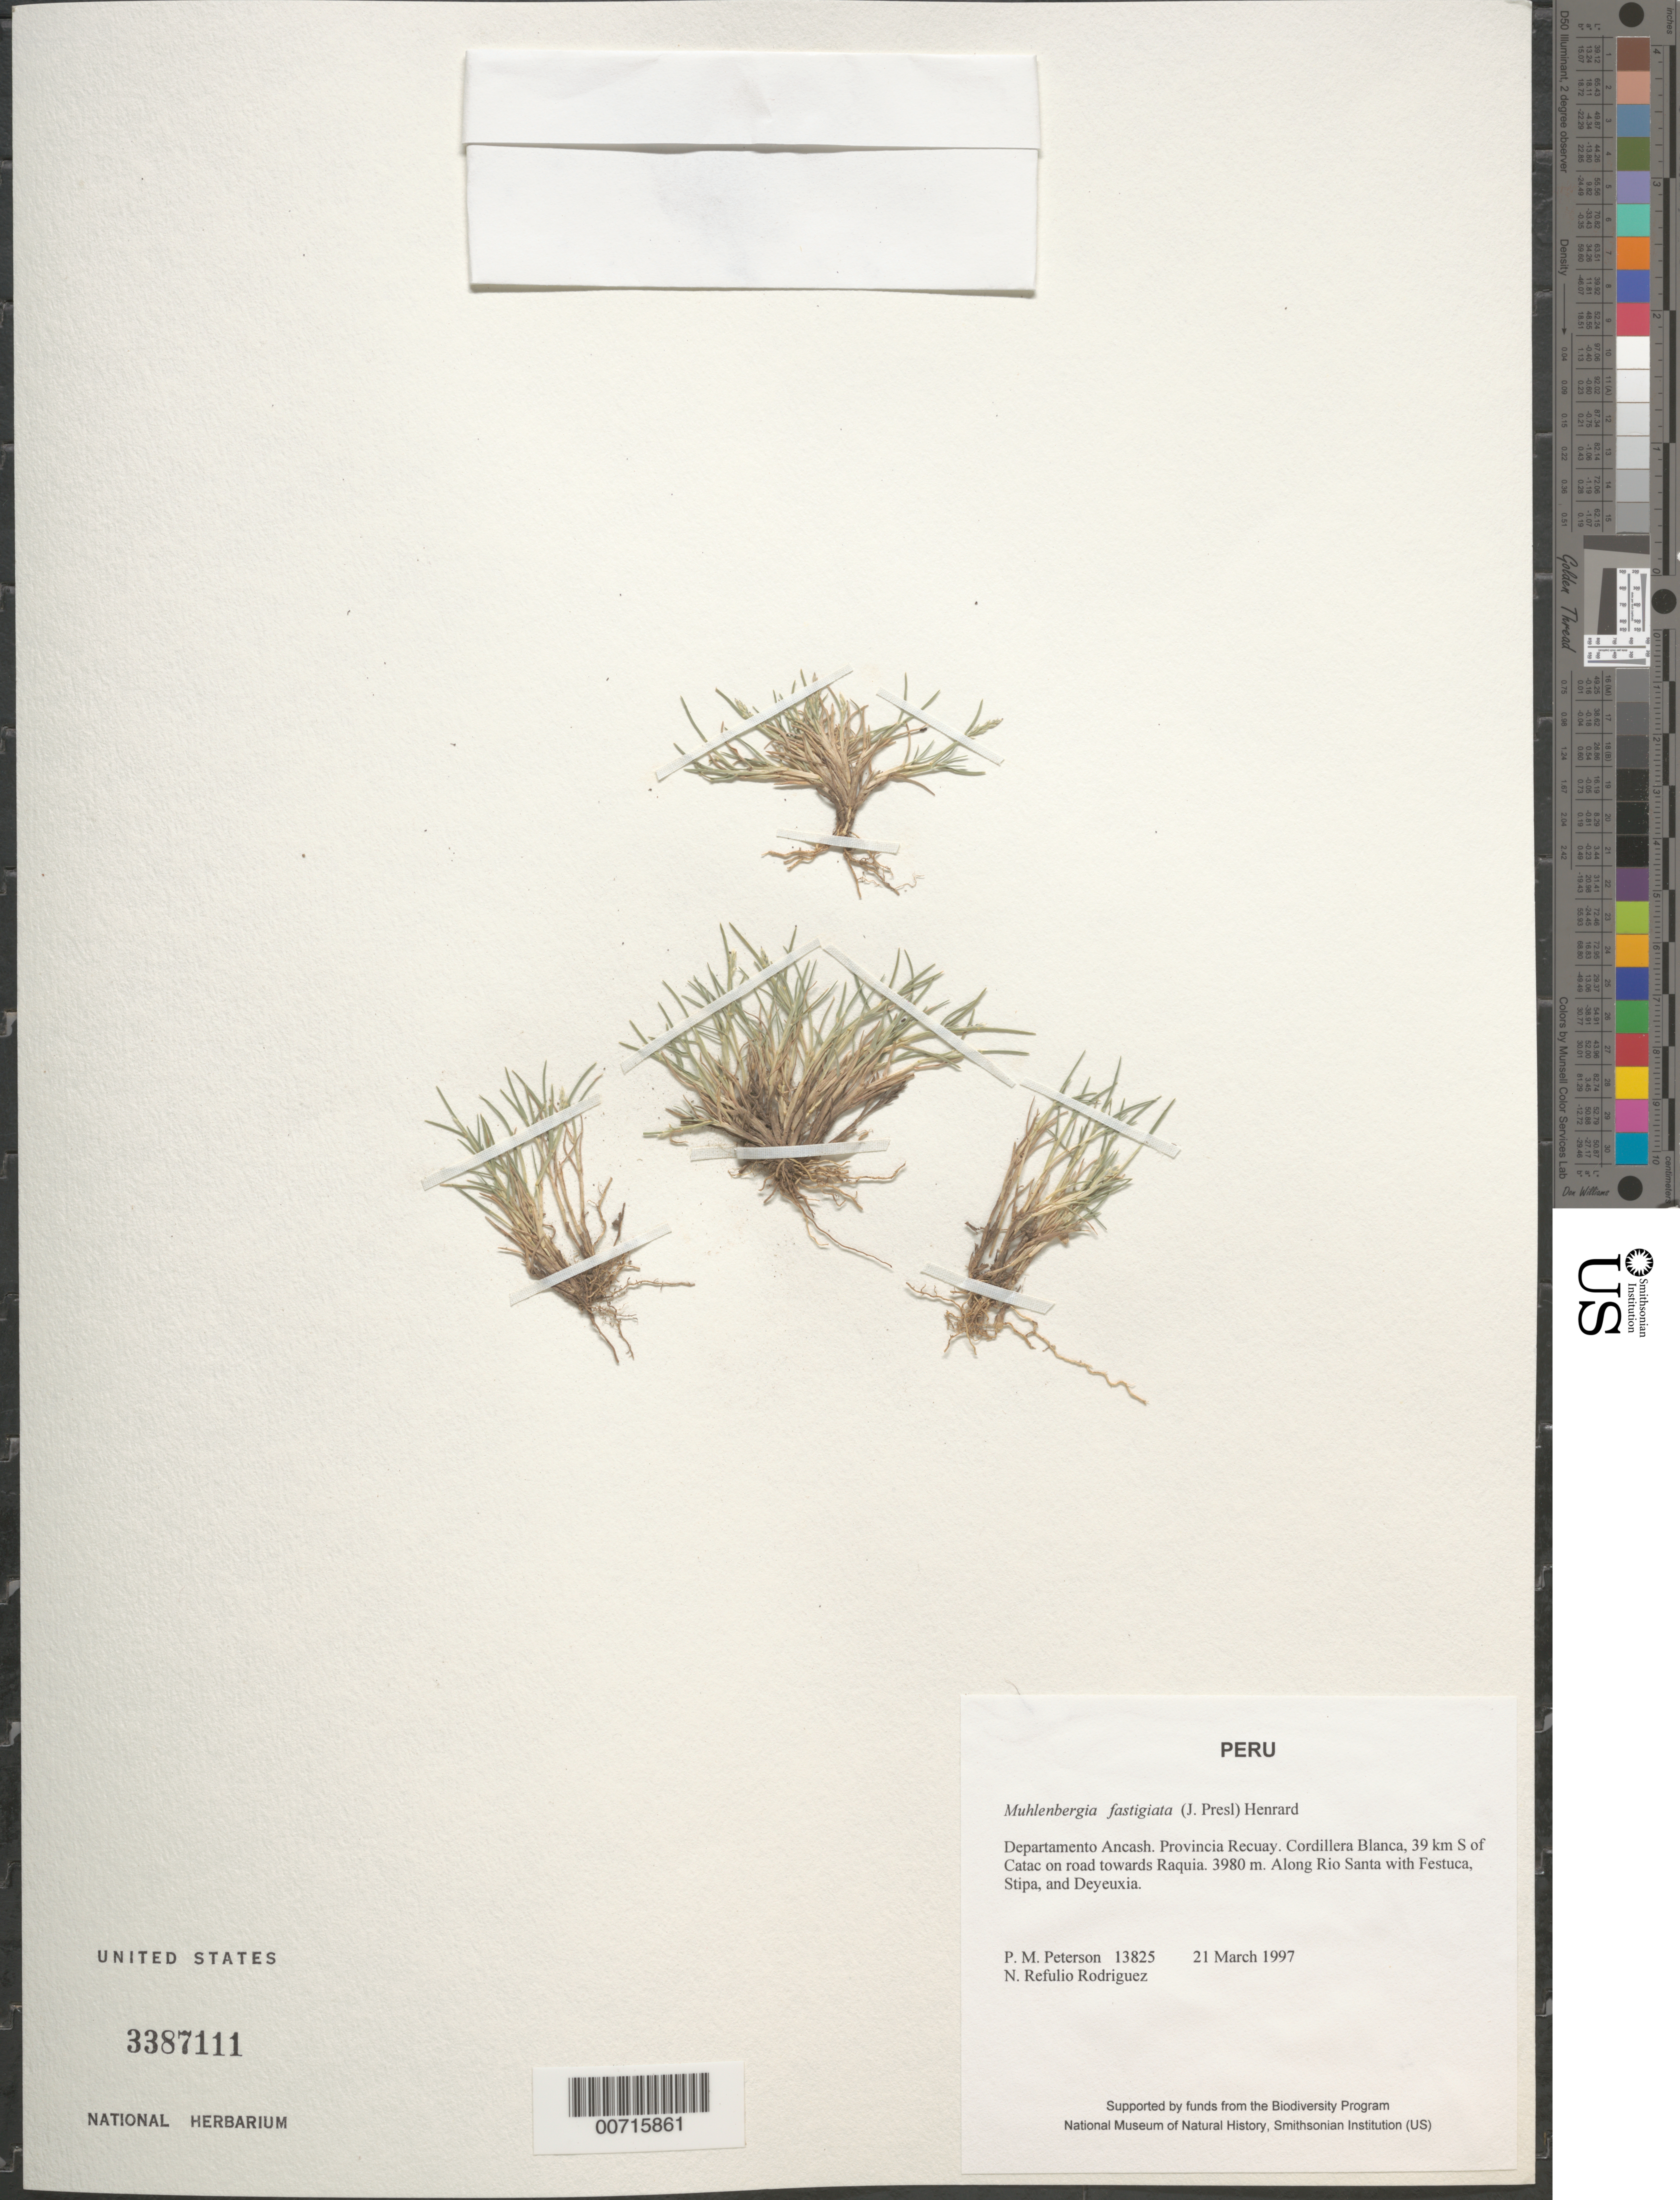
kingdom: Plantae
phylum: Tracheophyta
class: Liliopsida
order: Poales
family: Poaceae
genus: Muhlenbergia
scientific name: Muhlenbergia fastigiata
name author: (J. Presl) Henr.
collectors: P. M. Peterson & N. Refulio-Rodríguez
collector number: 13825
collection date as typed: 21 Mar 1997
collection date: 1997-03-21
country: Peru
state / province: Ancash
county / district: Recuay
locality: Cordillera Blanca, 39 km S of Catac on road towards Raquia.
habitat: Along Rio Santa with Festuca, Stipa, and Deyeuxia.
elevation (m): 3980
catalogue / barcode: US 3387111